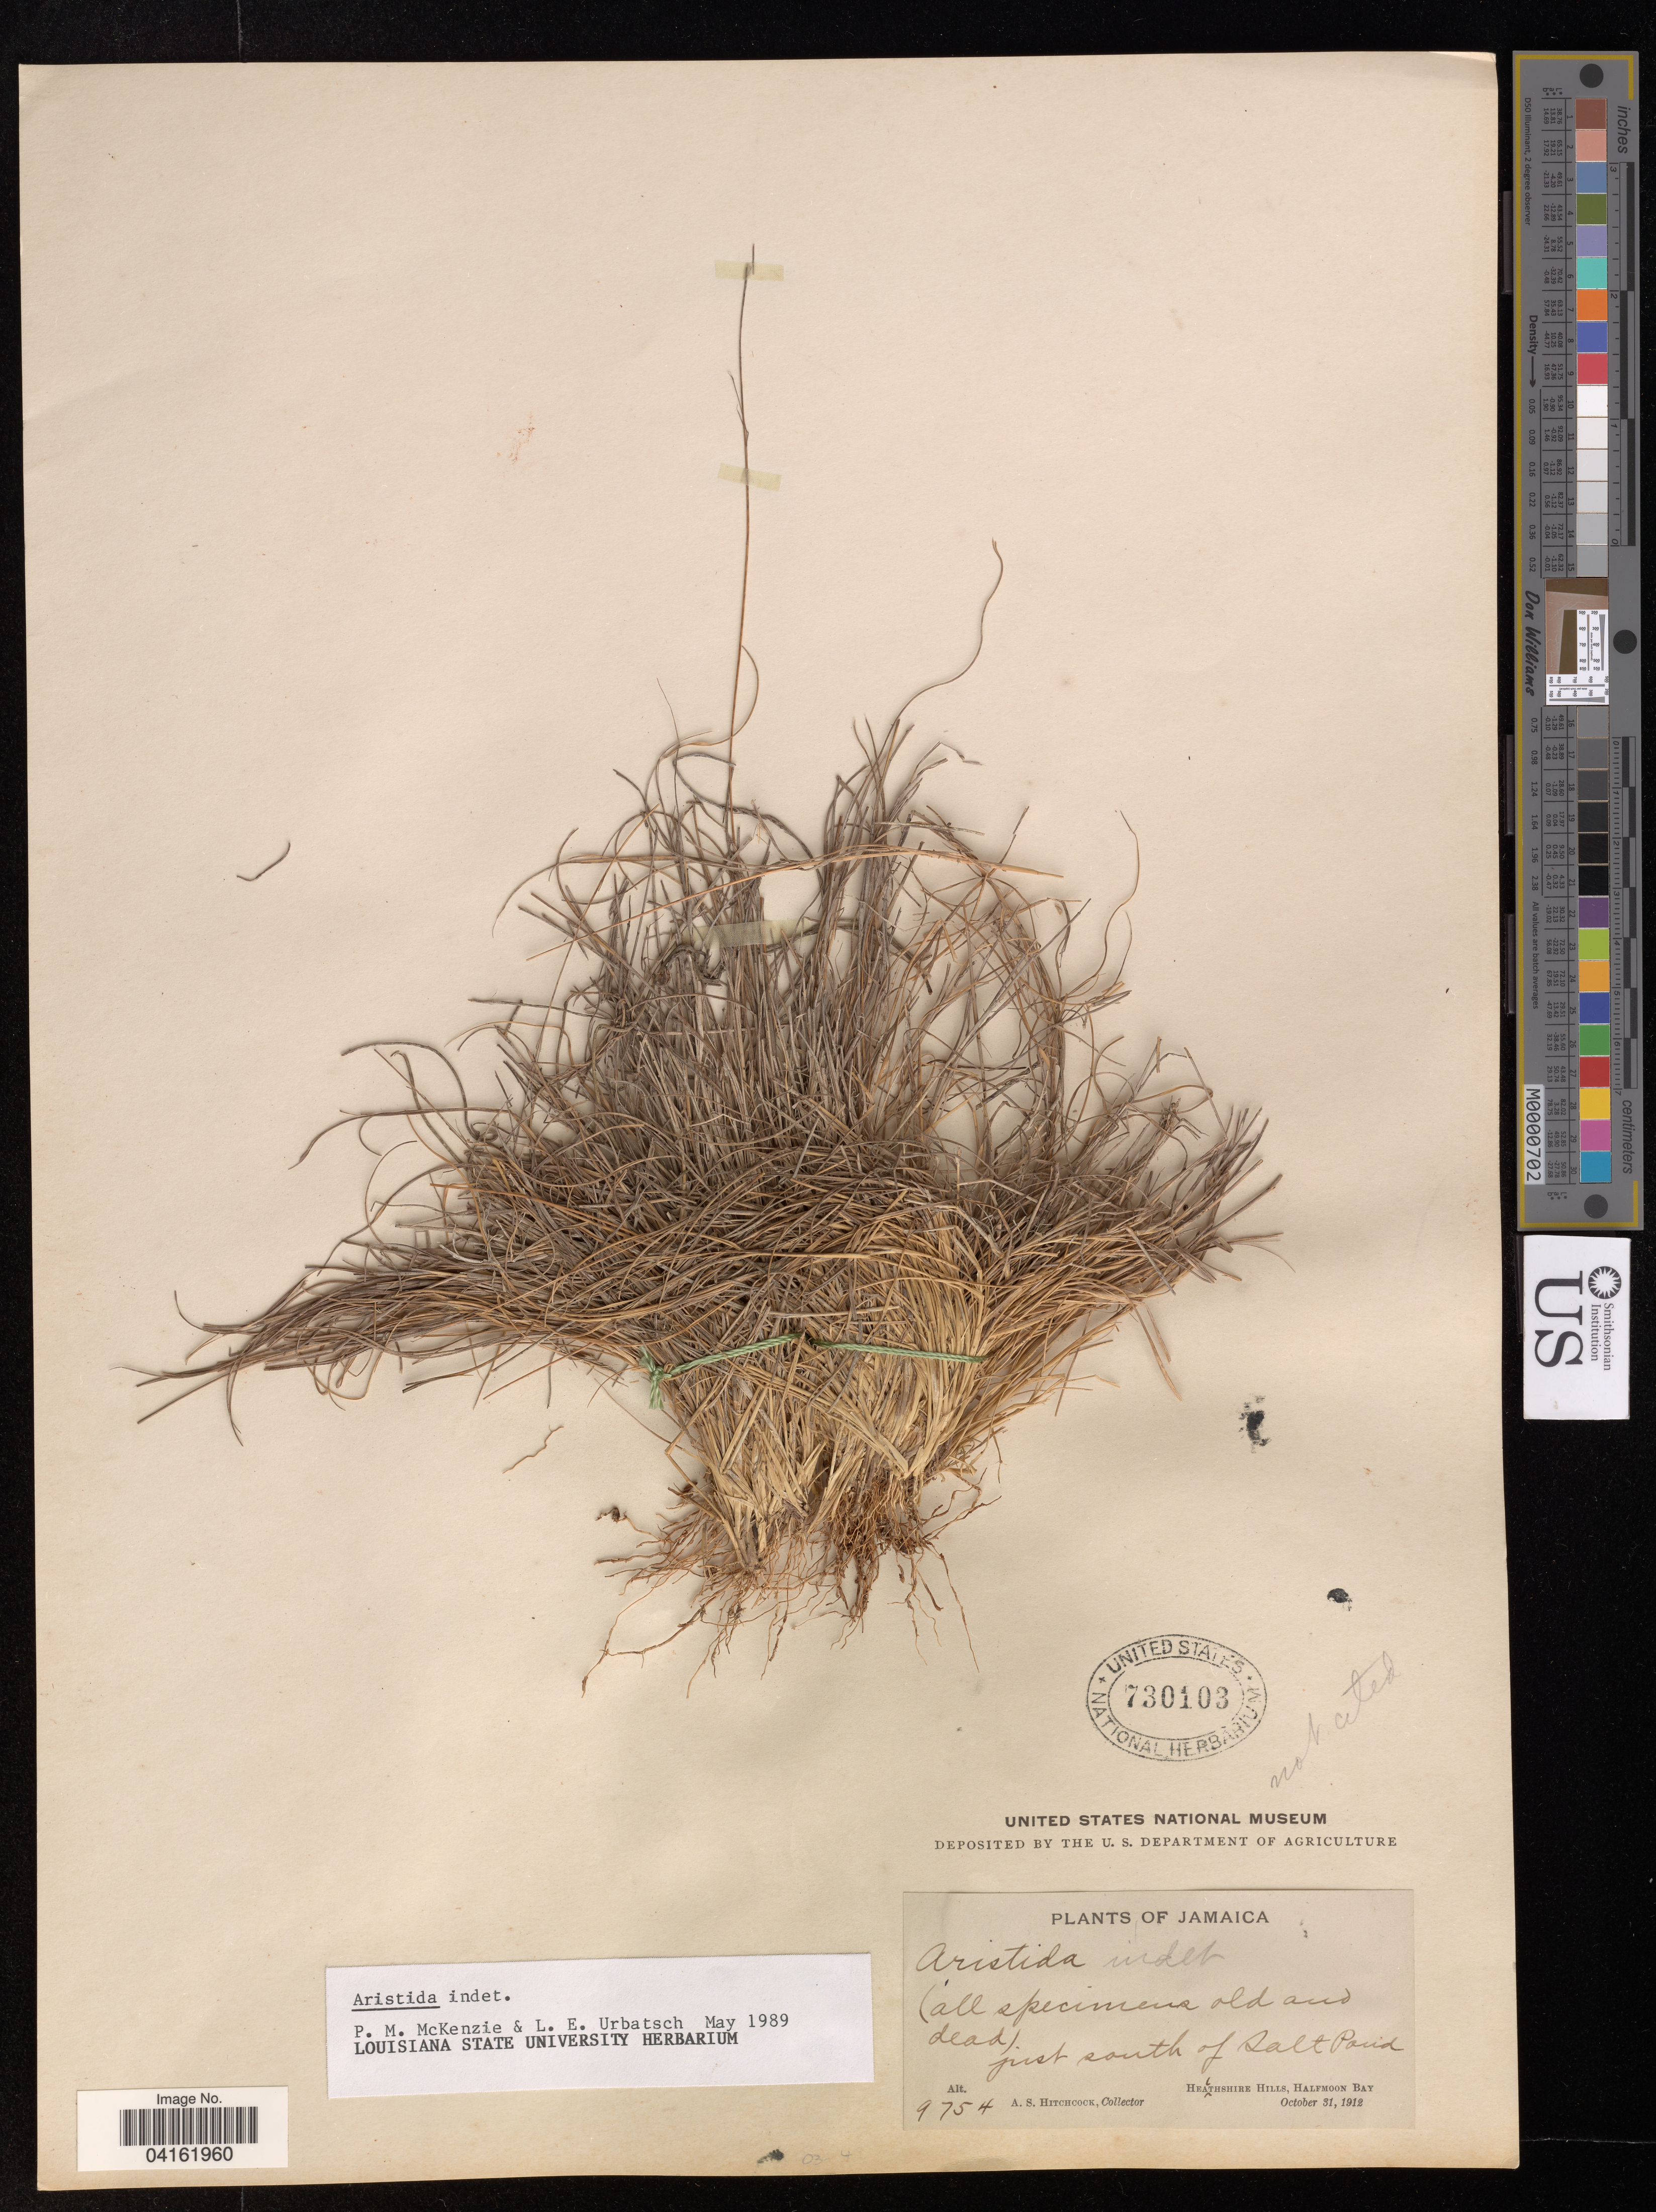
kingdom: Plantae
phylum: Tracheophyta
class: Liliopsida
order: Poales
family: Poaceae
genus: Aristida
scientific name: Aristida sp.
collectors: A. Hitchcock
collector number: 9754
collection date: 1912-10-31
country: Jamaica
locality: Just south of Salt Pond. Healthshire Hills, Halfmoon Bay.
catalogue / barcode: US 730103